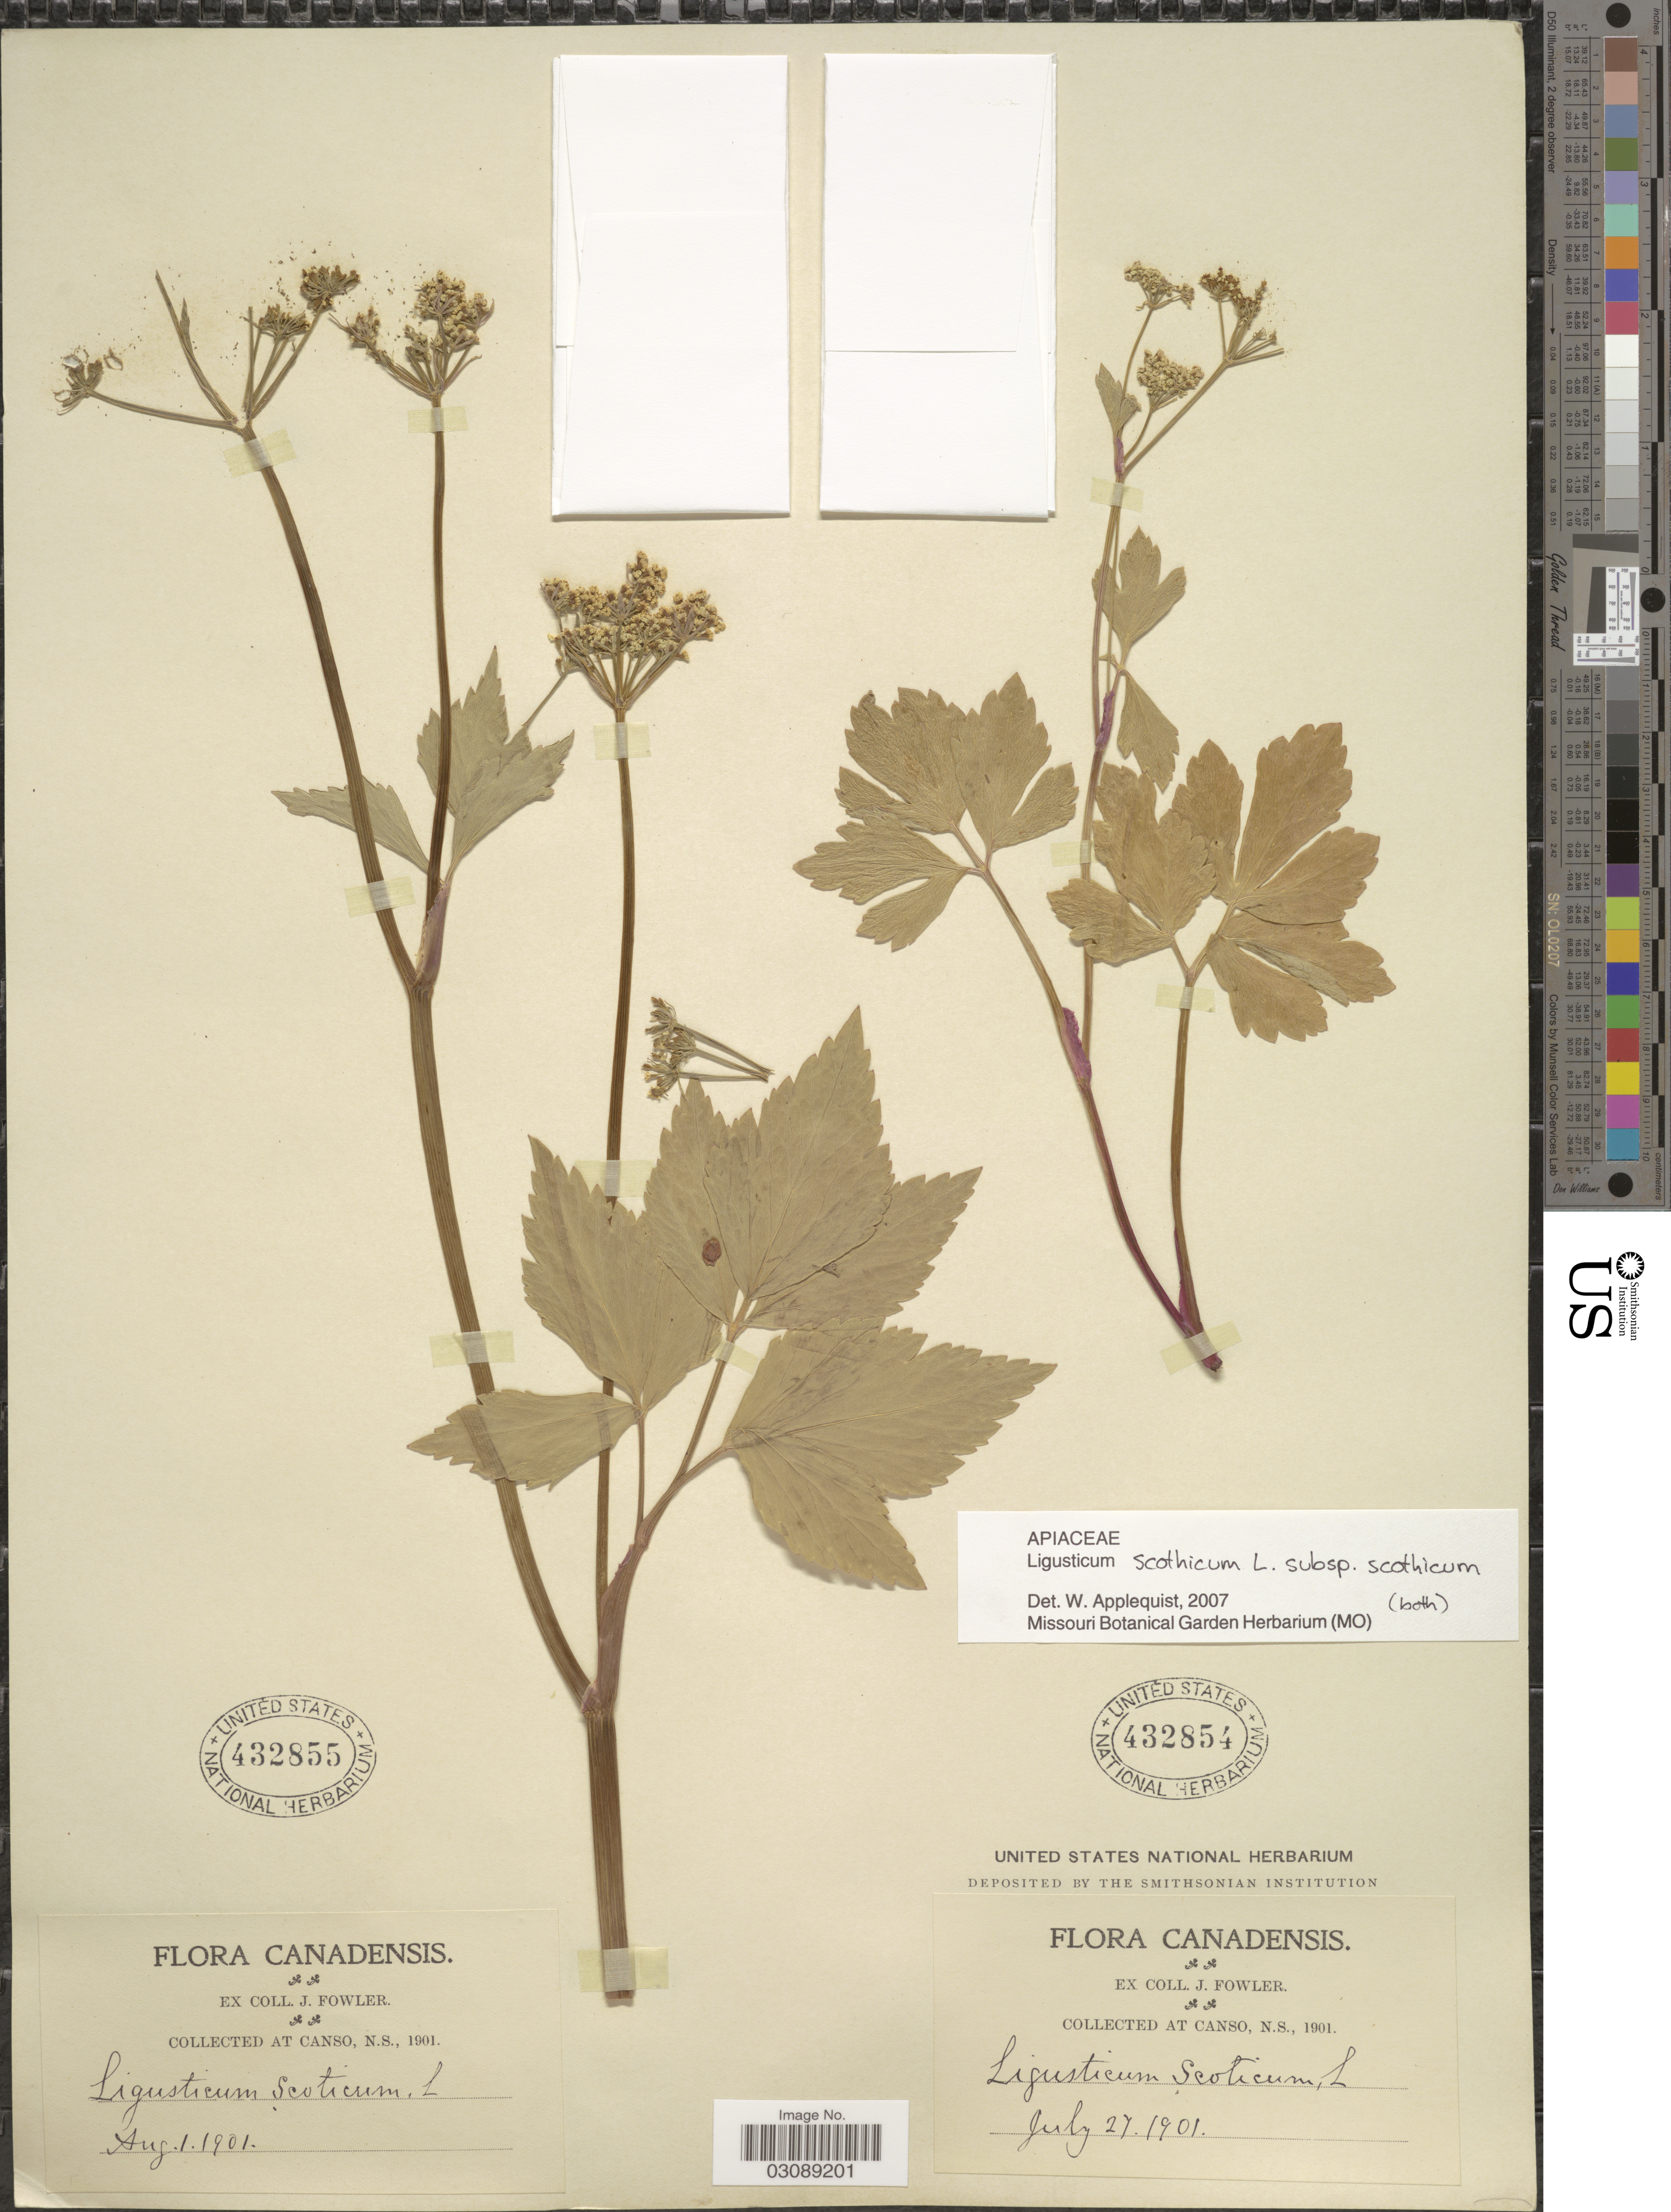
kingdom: Plantae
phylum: Tracheophyta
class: Magnoliopsida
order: Apiales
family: Apiaceae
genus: Ligusticum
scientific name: Ligusticum scoticum subsp. scoticum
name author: L.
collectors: J. Fowler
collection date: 1901-08-01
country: Canada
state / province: Nova Scotia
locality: Canso.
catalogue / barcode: US 432855-2